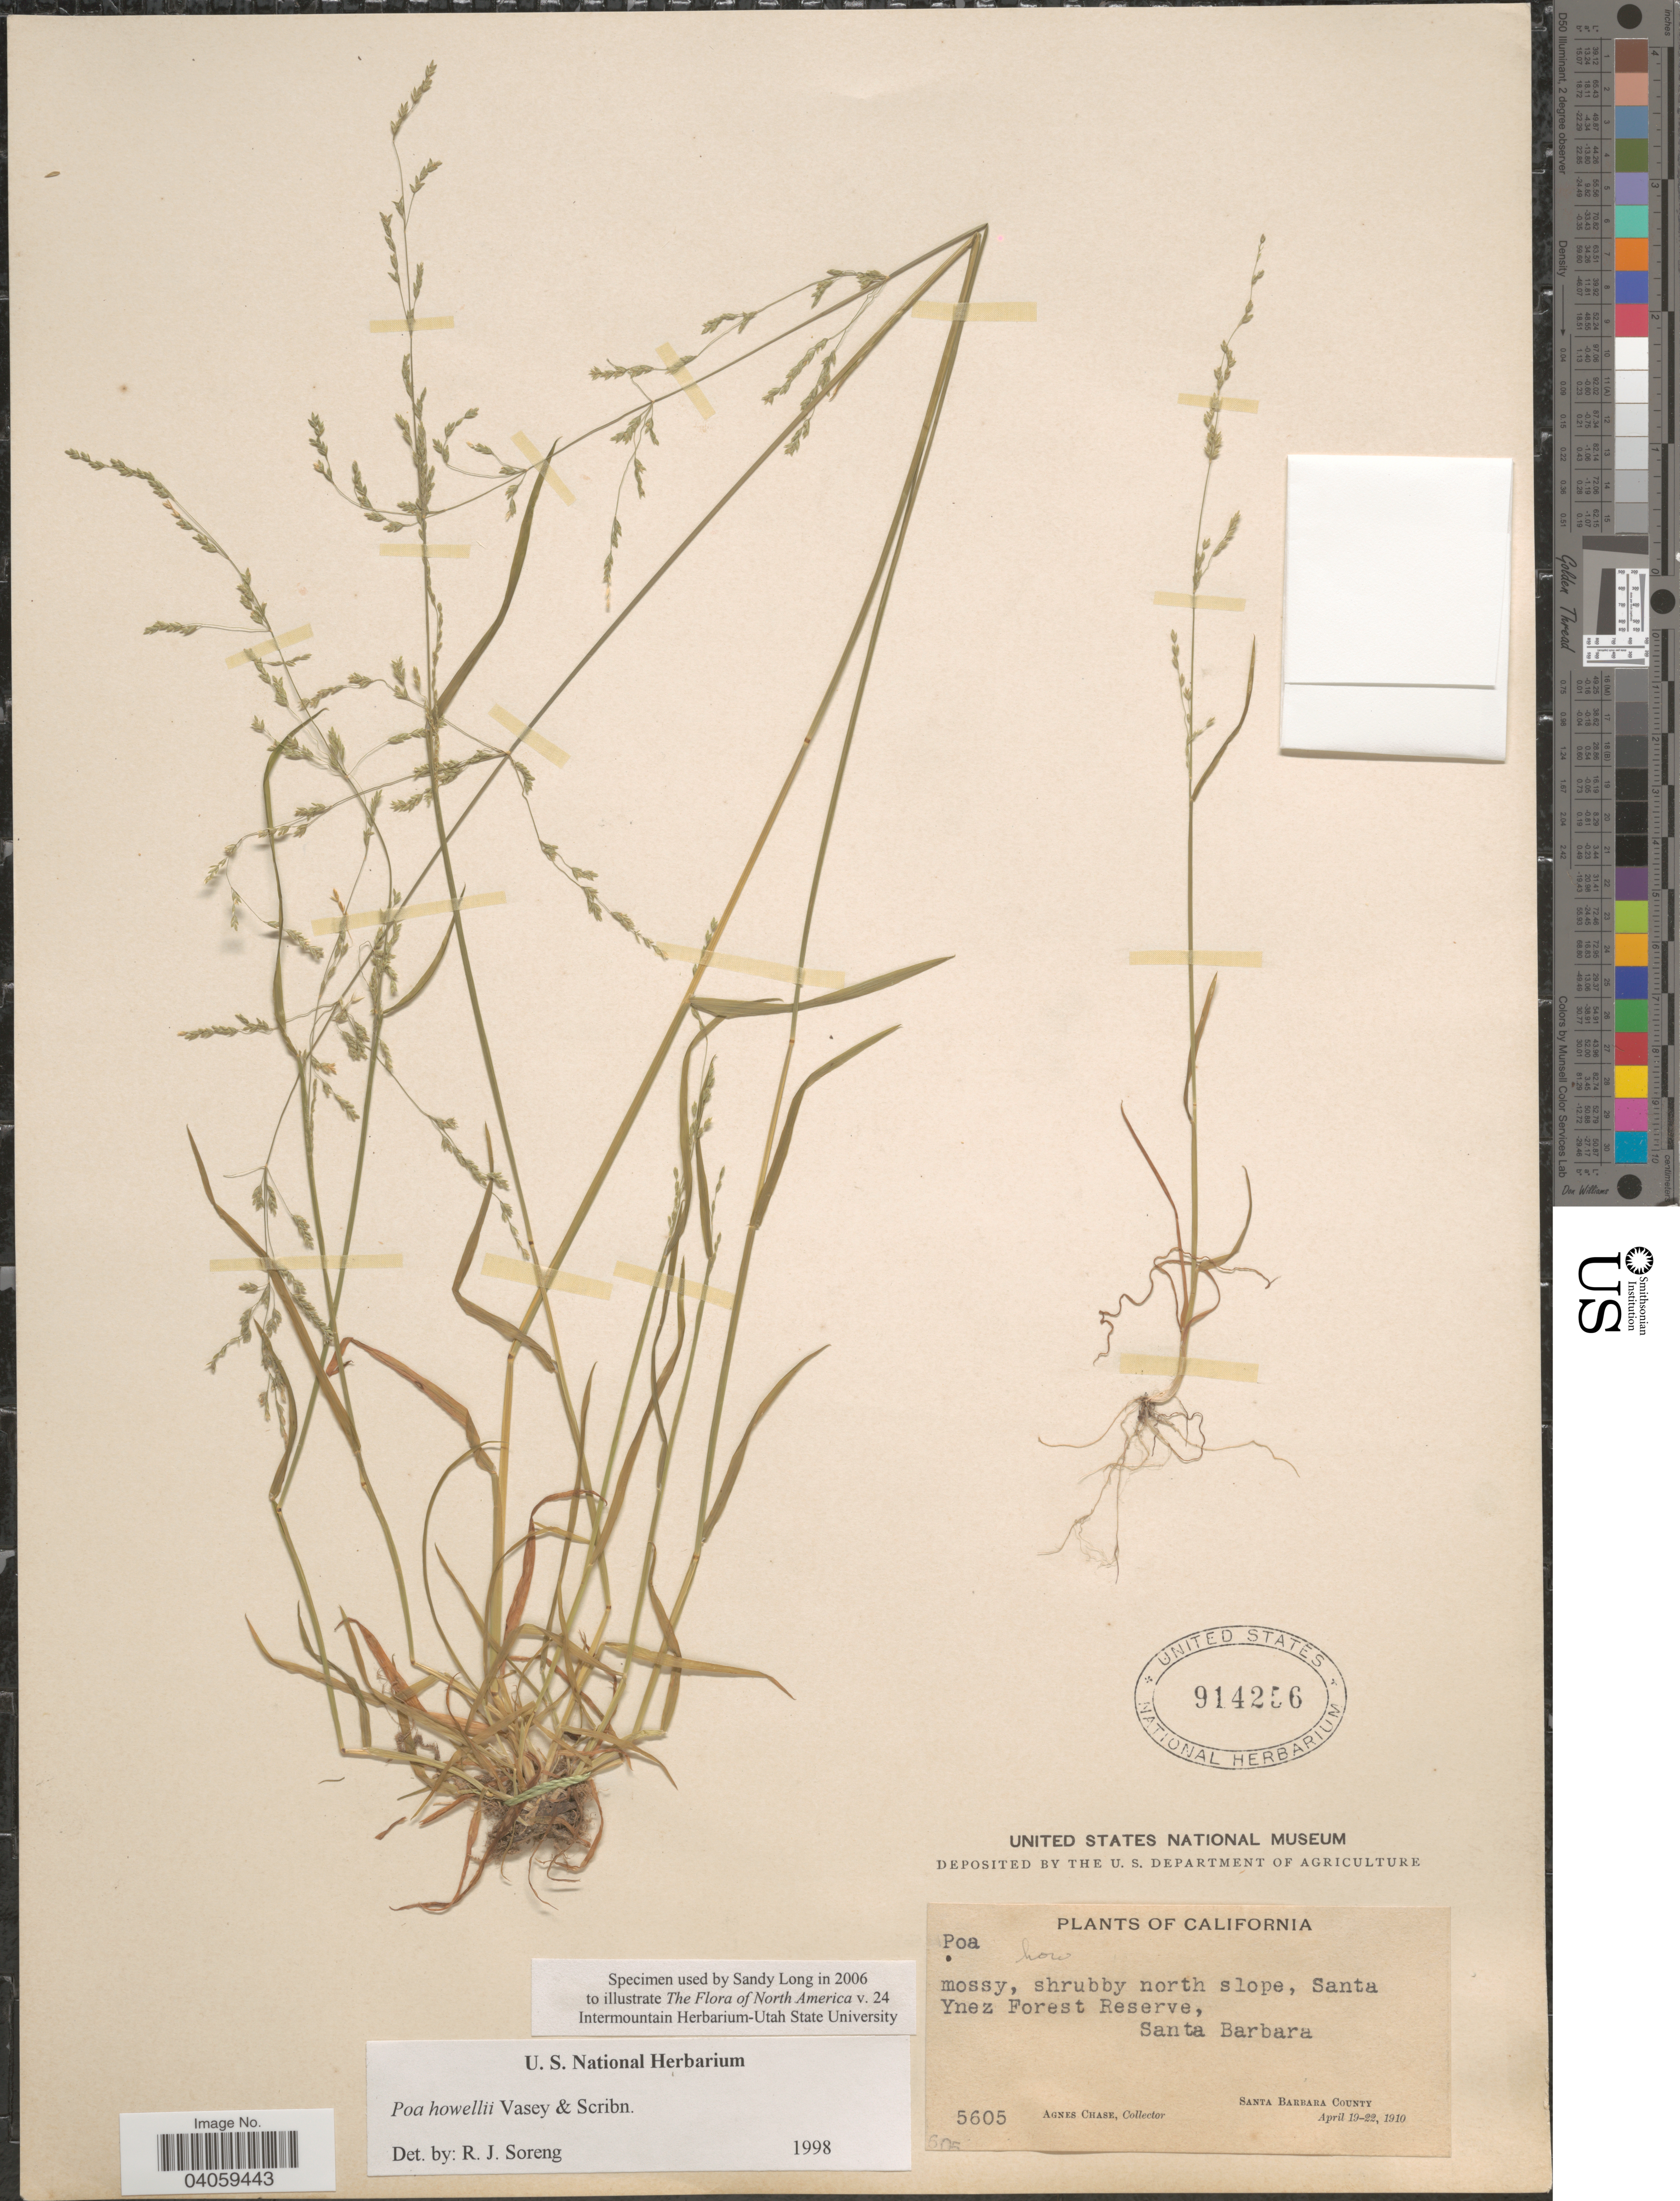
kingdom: Plantae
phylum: Tracheophyta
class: Liliopsida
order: Poales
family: Poaceae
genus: Poa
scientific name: Poa howellii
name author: Vasey & Scribn.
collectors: A. Chase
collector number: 5605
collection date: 1910-04-19/1910-04-22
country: United States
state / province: California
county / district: Santa Barbara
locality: Mossy, shrubby north slope, Santa Ynez Forest Reserve, Santa Barbara. Santa Barbara County.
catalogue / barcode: US 914256